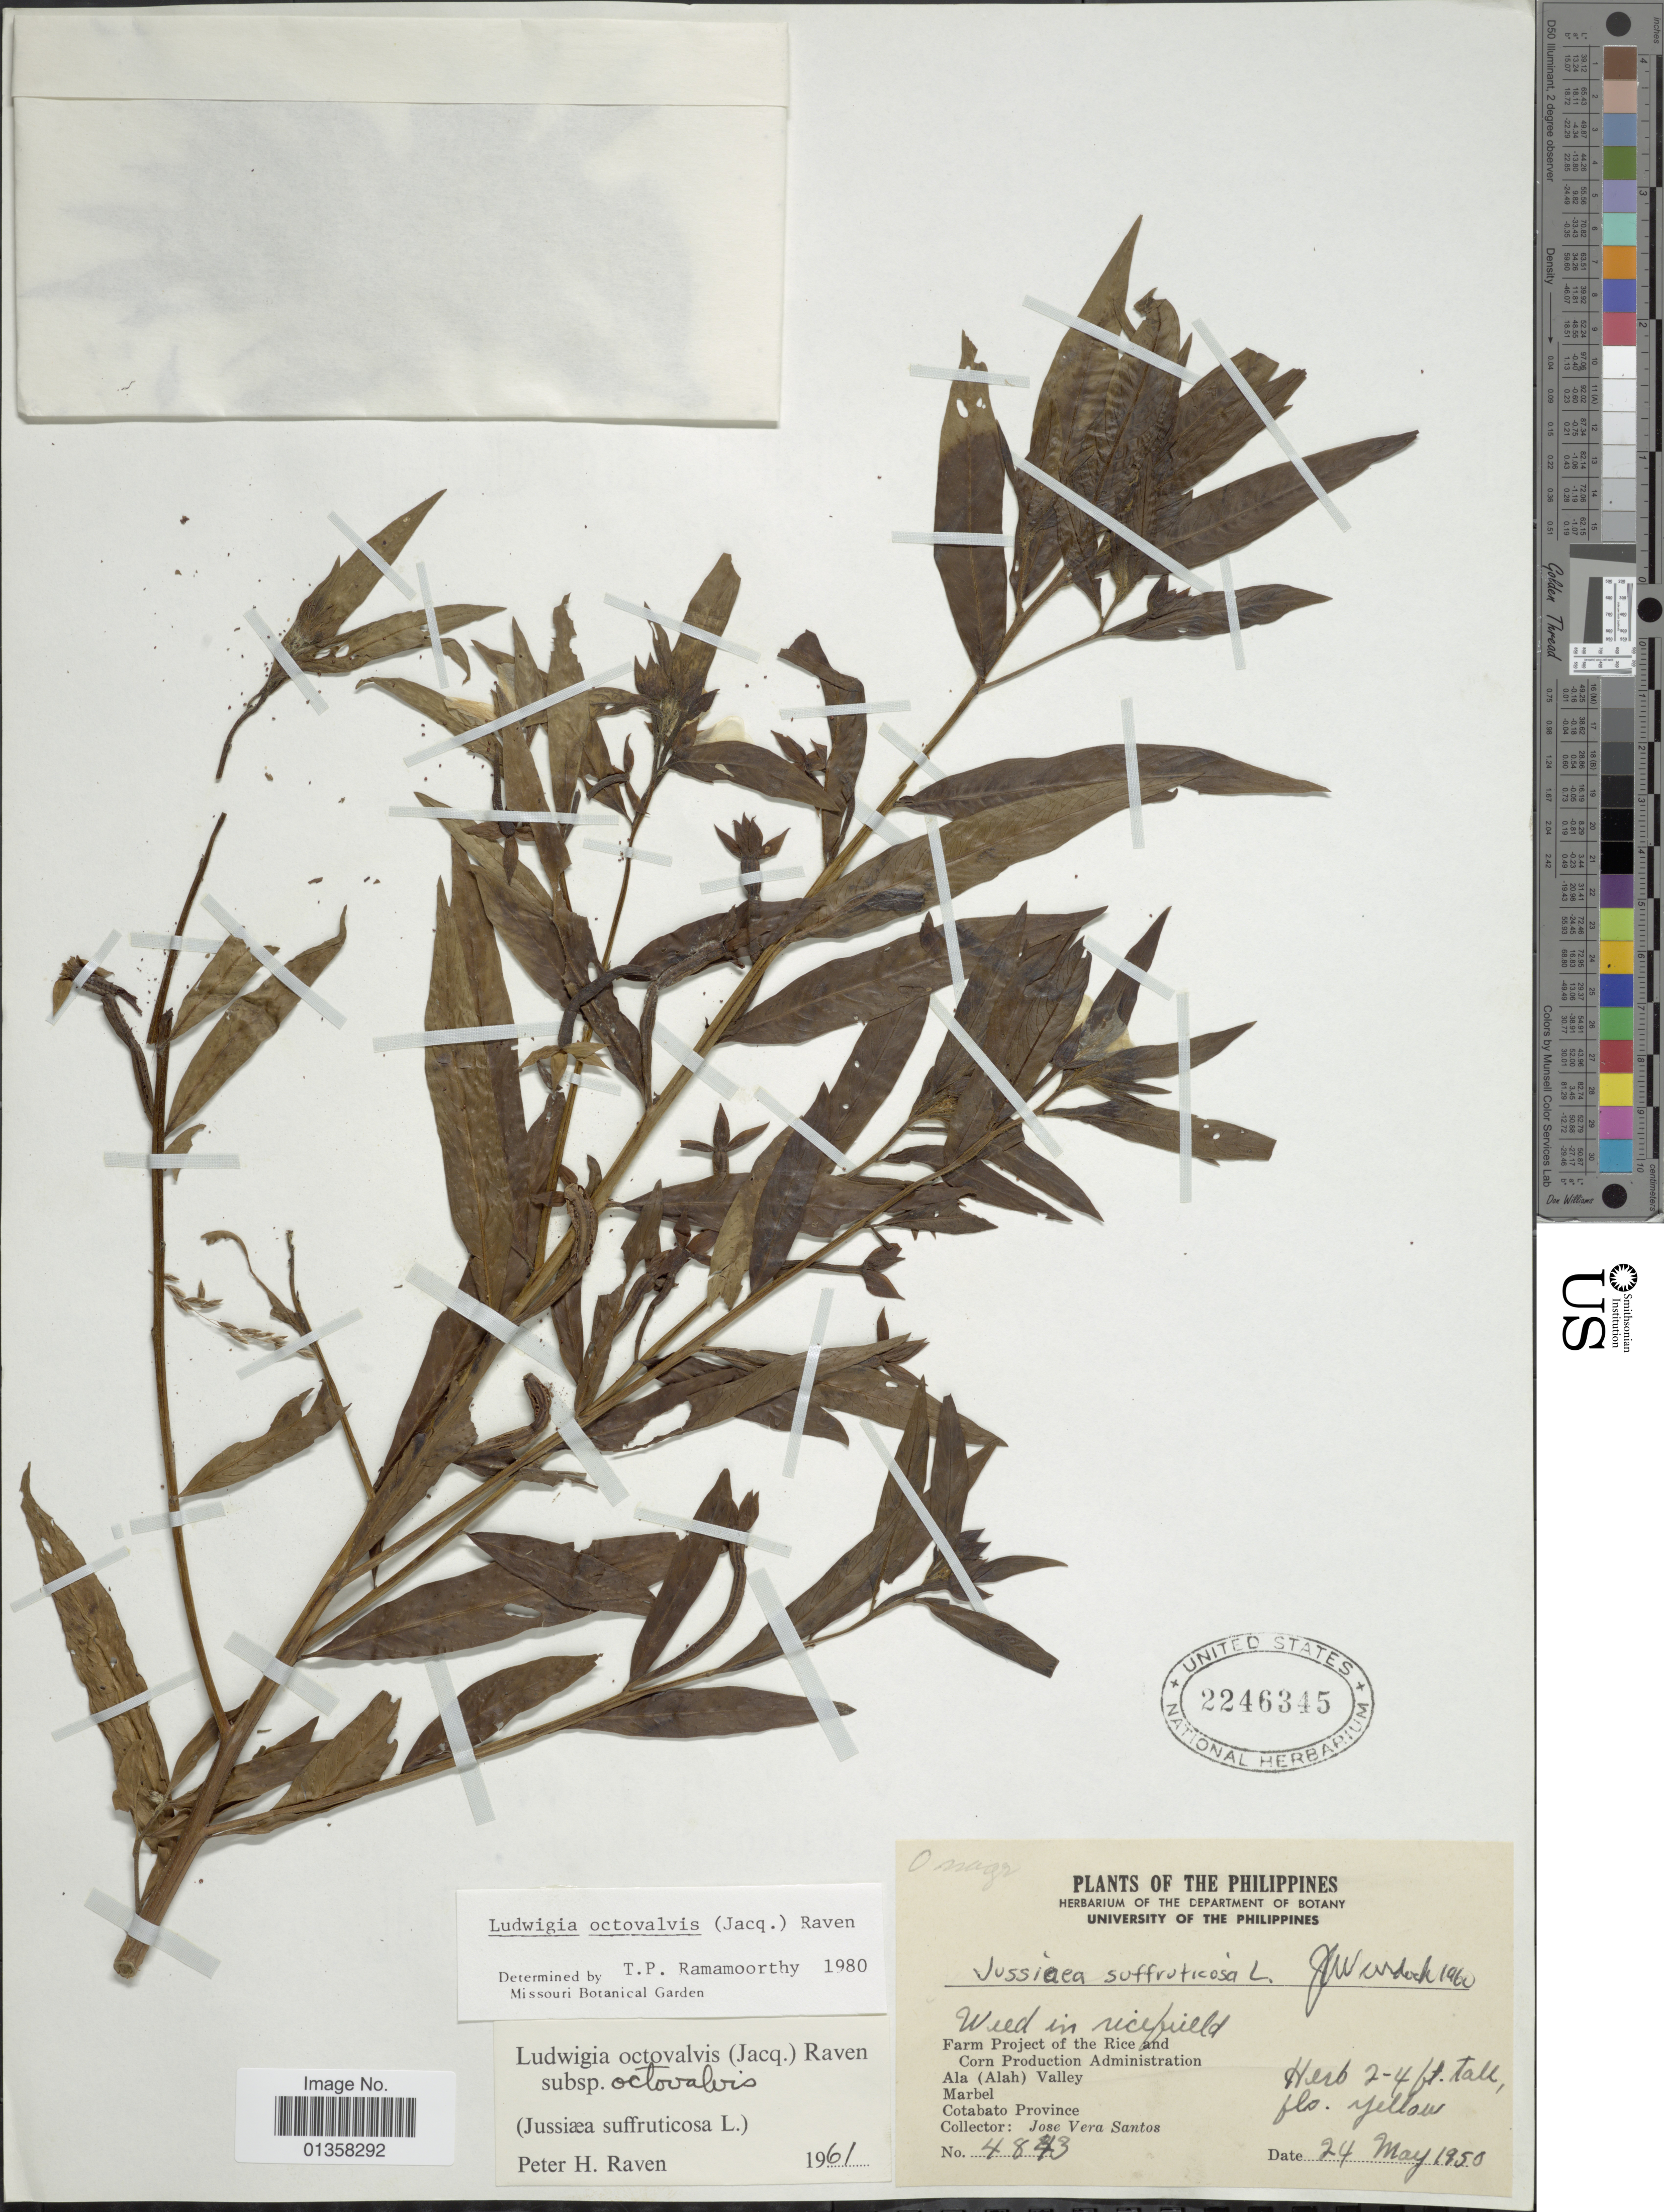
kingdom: Plantae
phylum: Tracheophyta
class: Magnoliopsida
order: Myrtales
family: Onagraceae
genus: Ludwigia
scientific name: Ludwigia octovalvis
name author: (Jacq.) P.H. Raven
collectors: J. V. Santos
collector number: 4843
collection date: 1950-05-24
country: Philippines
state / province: Soccsksargen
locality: Ala (Alah) Valley, Marbel, Cotabato Province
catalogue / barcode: US 2246345